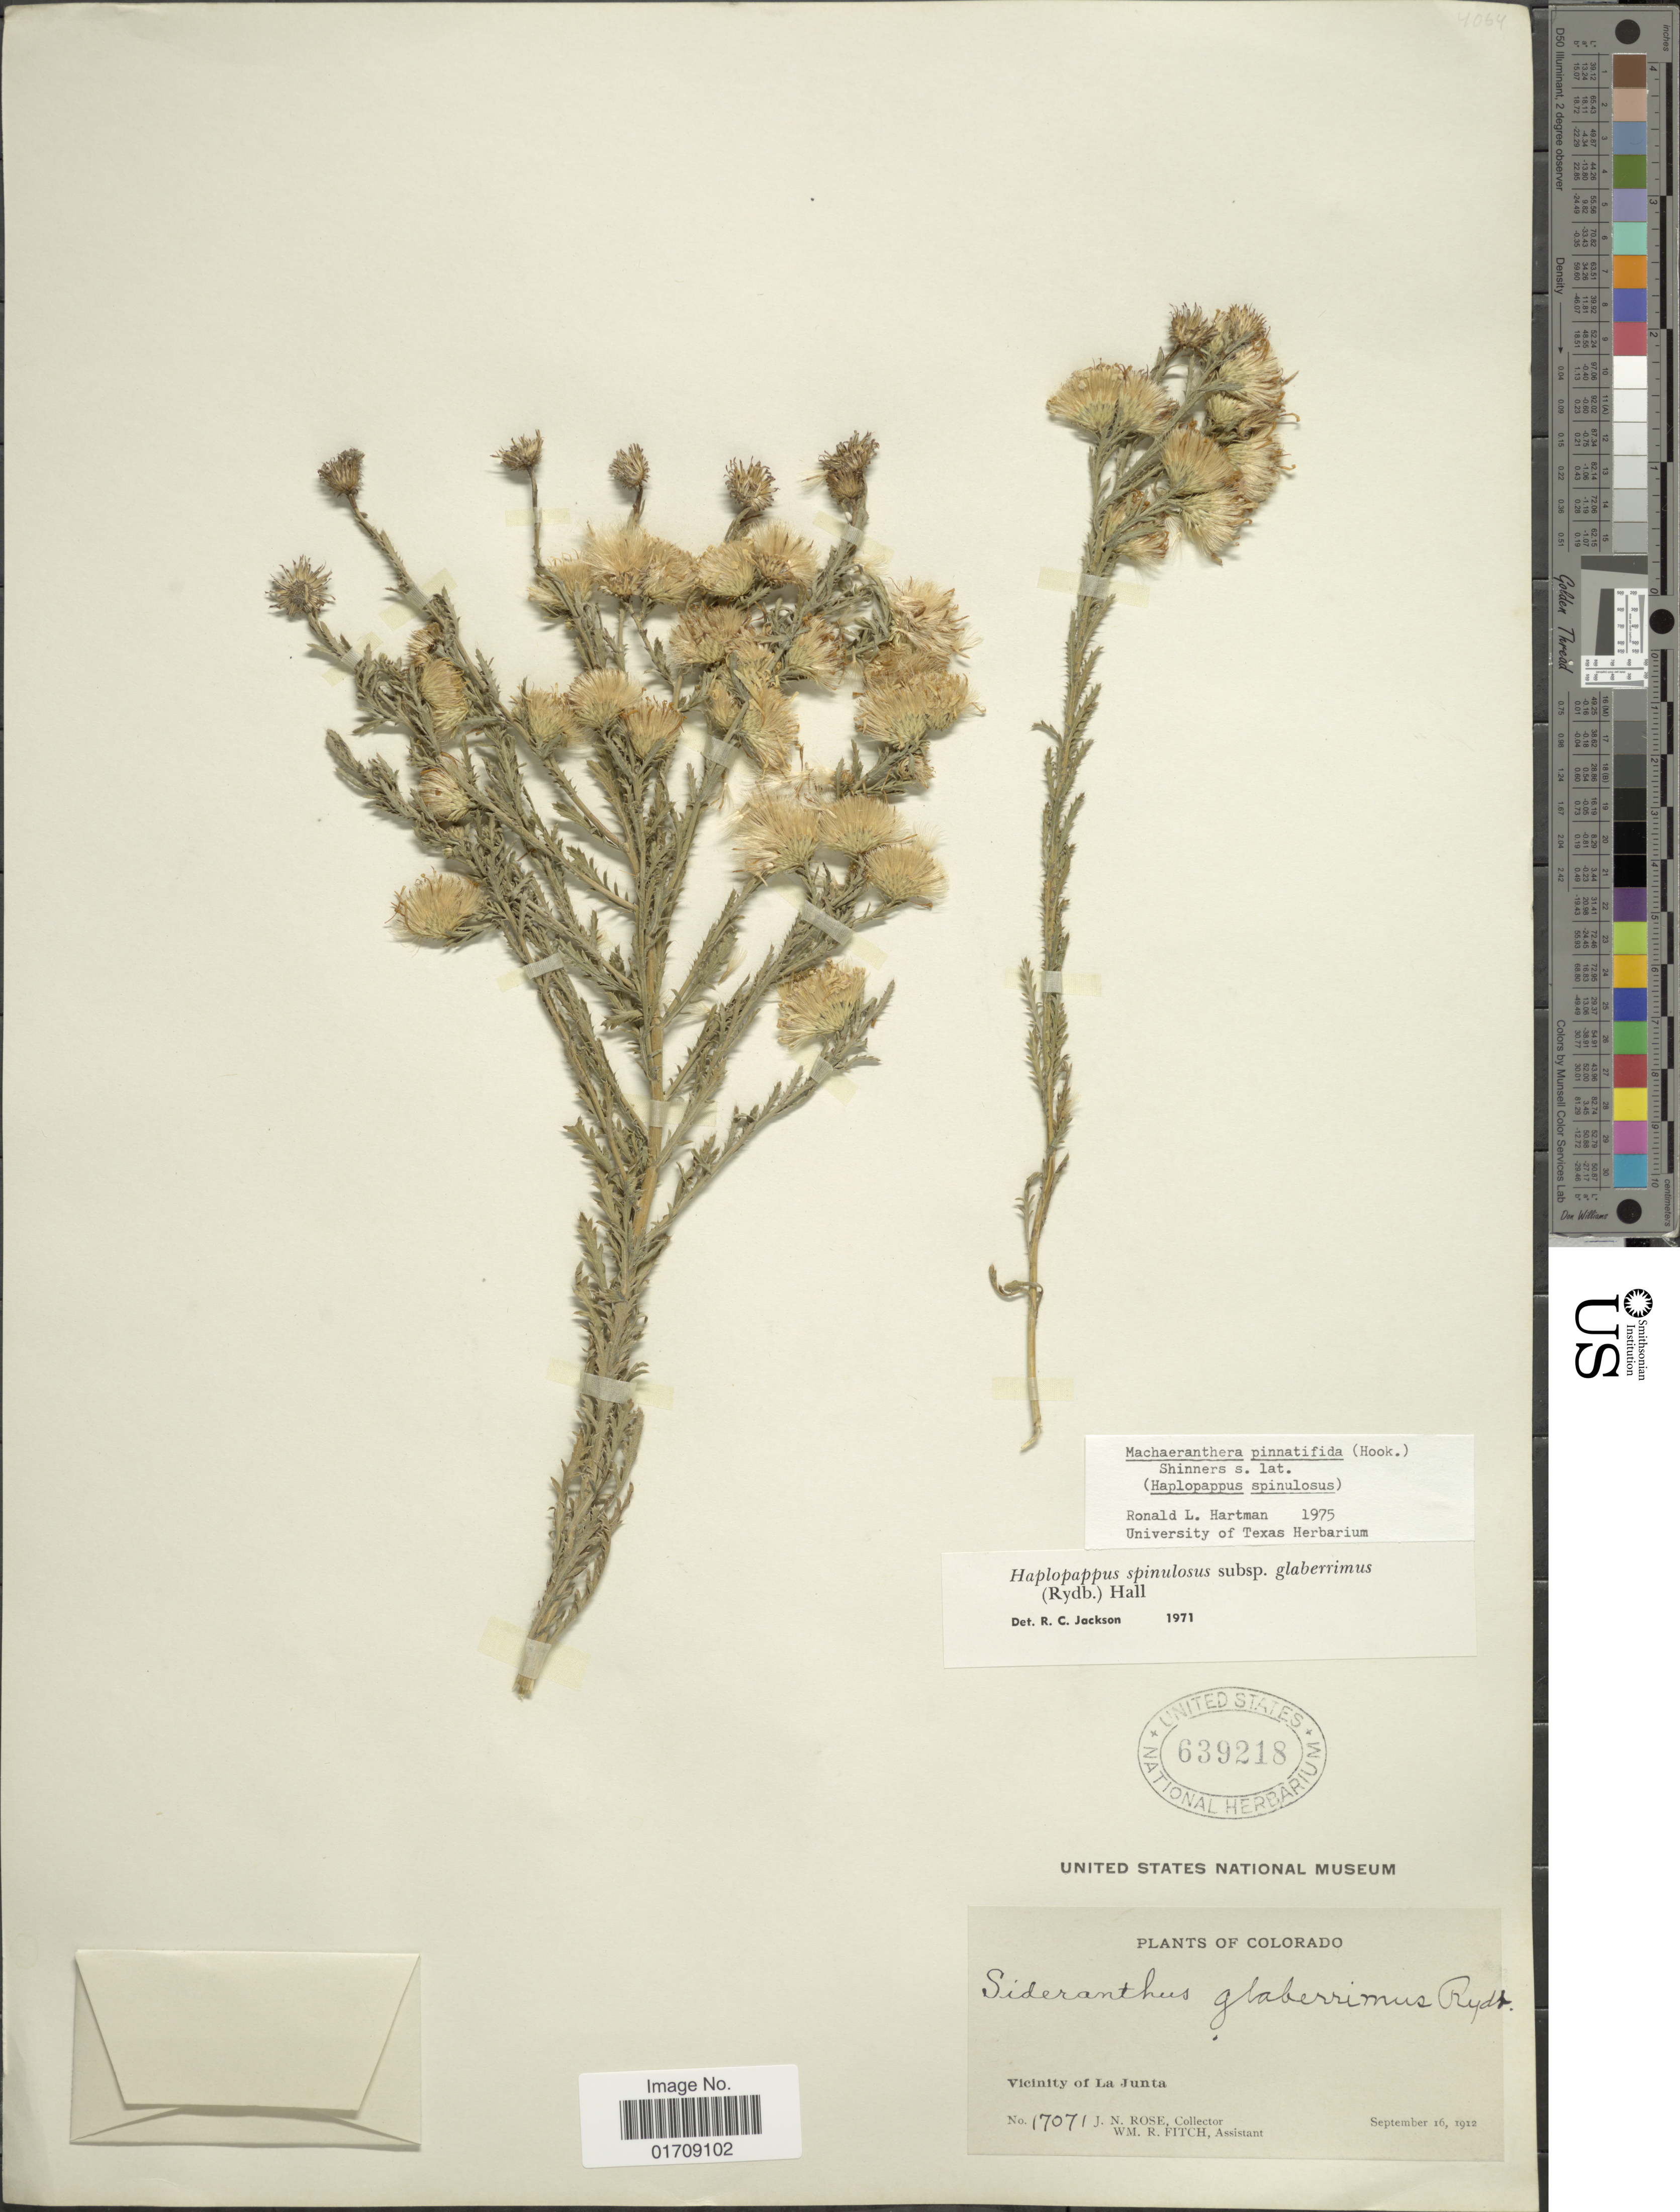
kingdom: Plantae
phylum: Tracheophyta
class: Magnoliopsida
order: Asterales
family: Asteraceae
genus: Machaeranthera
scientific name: Machaeranthera pinnatifida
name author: (Hook.) Shinners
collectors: J. N. Rose & W. R. Fitch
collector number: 17071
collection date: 1912-09-16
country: United States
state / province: Colorado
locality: Vicinity of La Junta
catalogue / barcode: US 639218